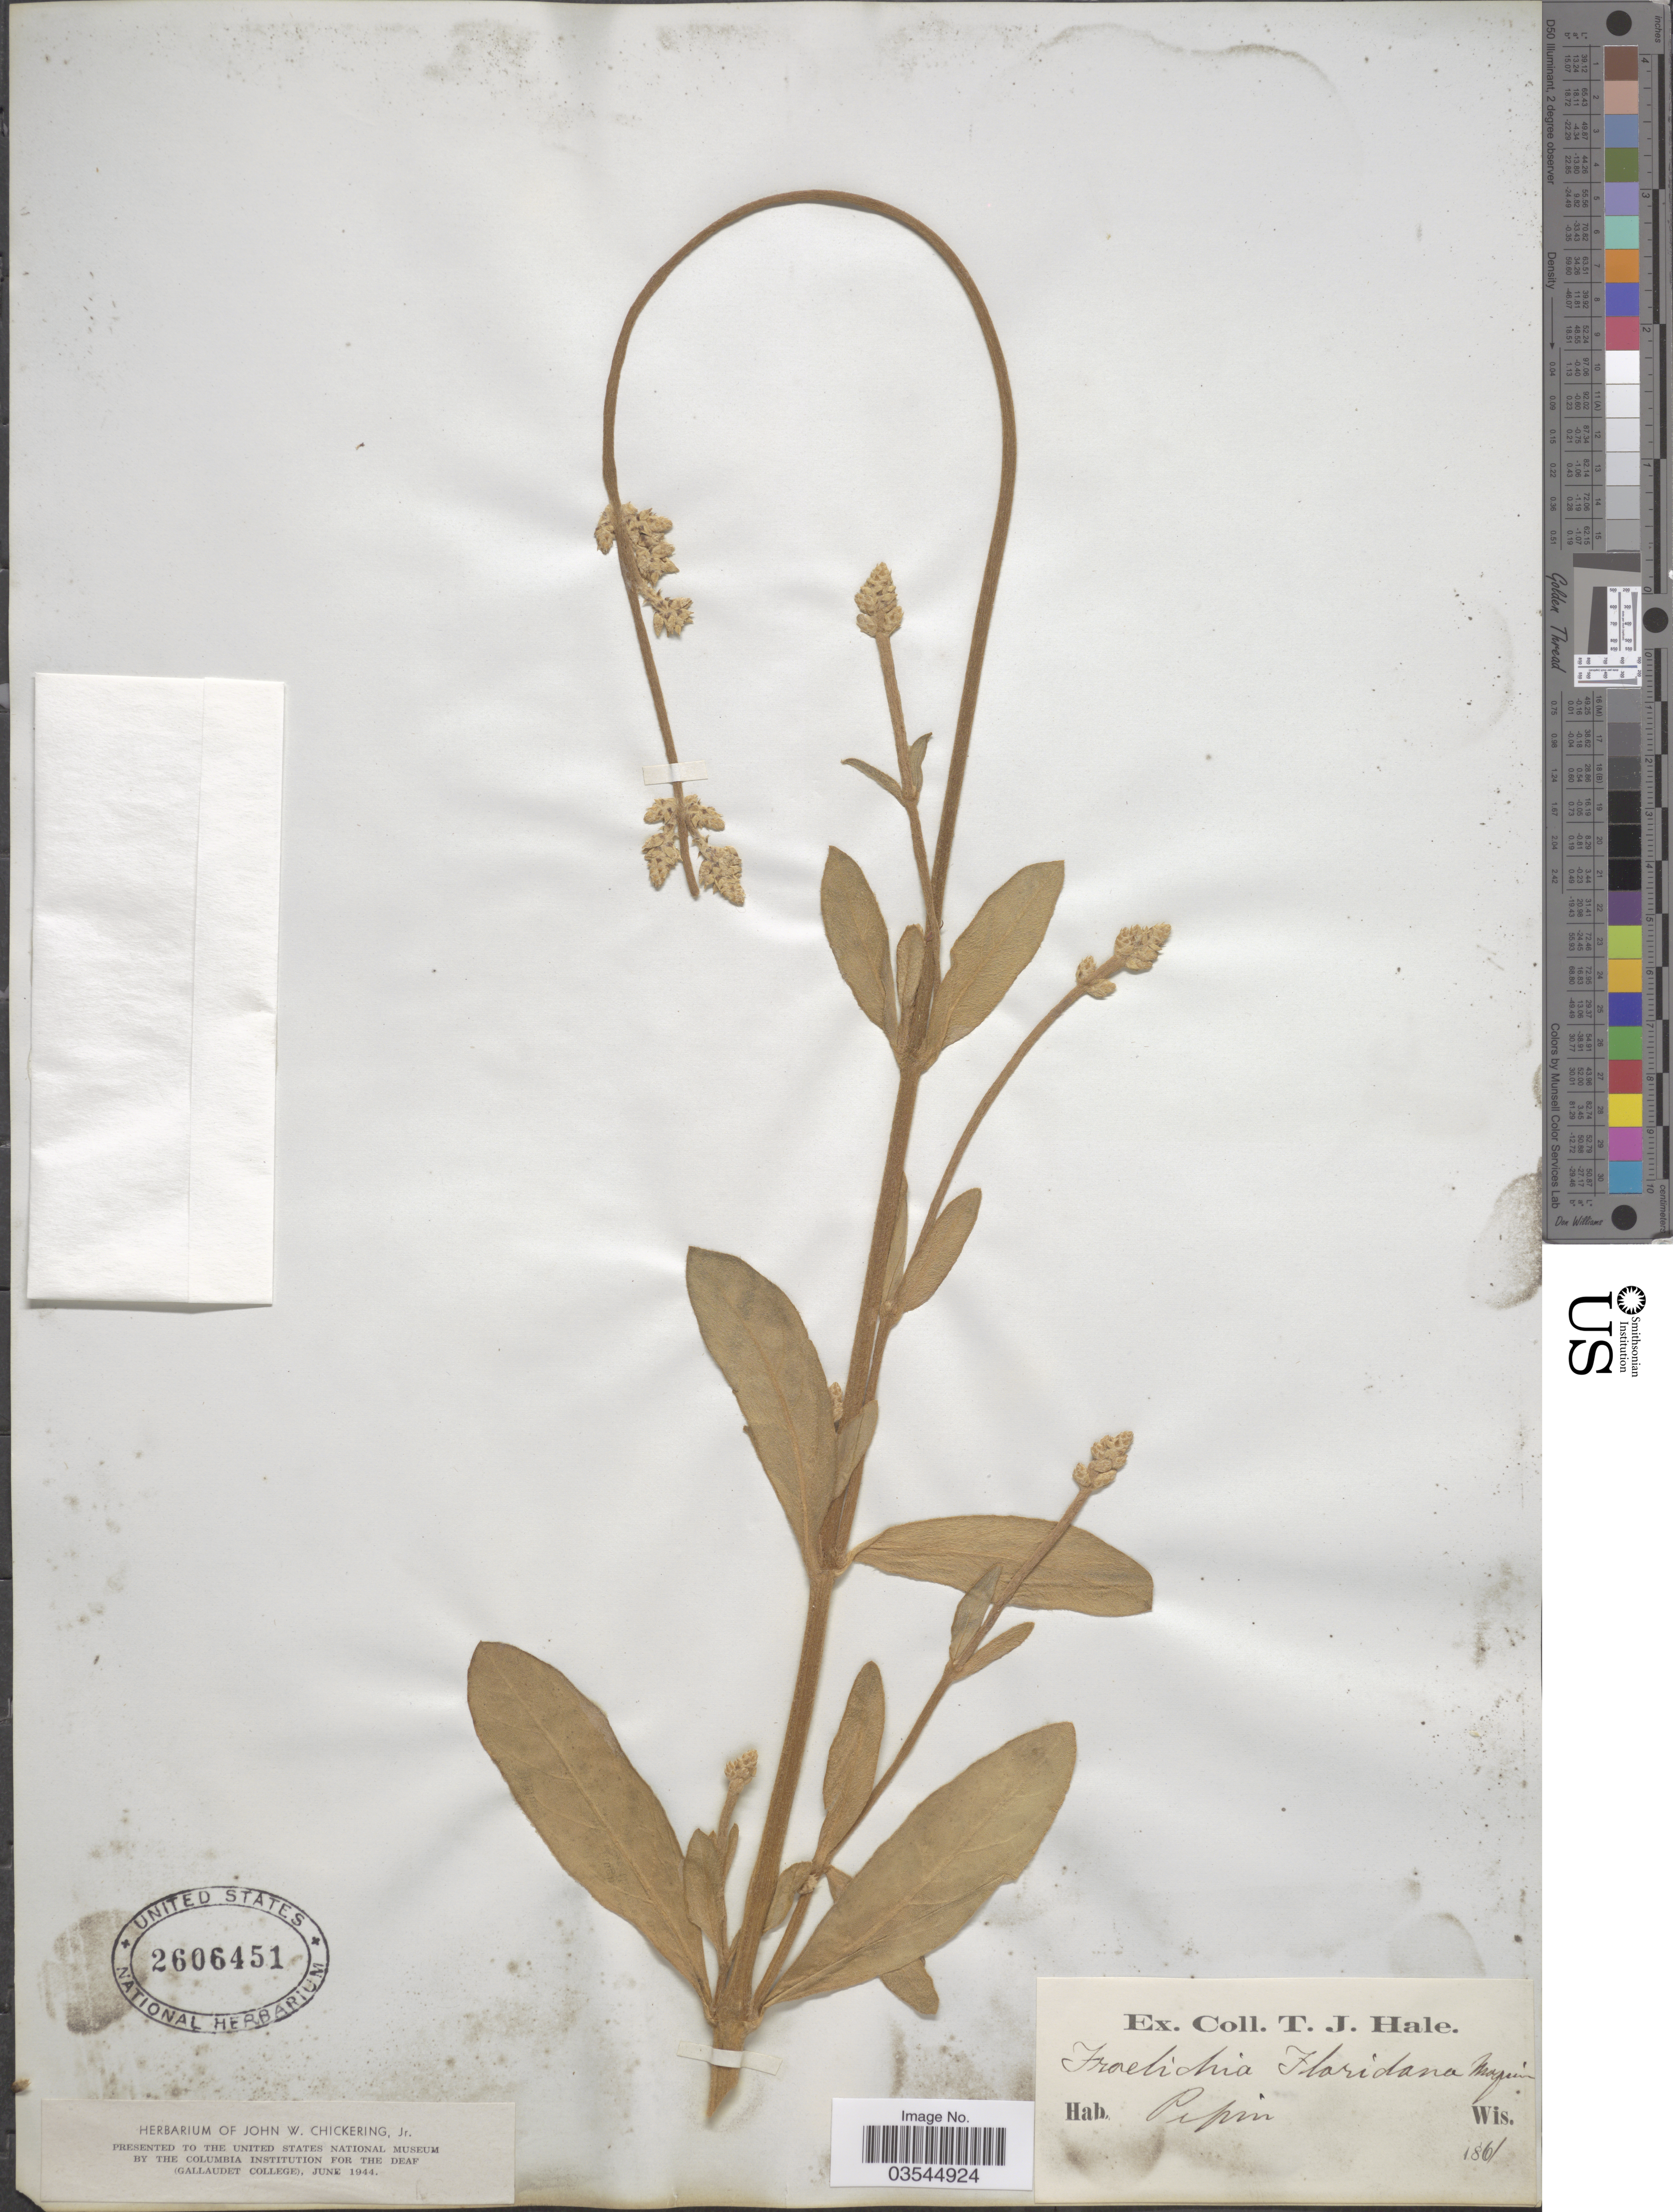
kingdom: Plantae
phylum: Tracheophyta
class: Magnoliopsida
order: Caryophyllales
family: Amaranthaceae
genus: Froelichia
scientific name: Froelichia floridana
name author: (Nutt.) Moq.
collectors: T. Hale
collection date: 1861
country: United States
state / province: Wisconsin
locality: Pepin.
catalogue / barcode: US 2606451